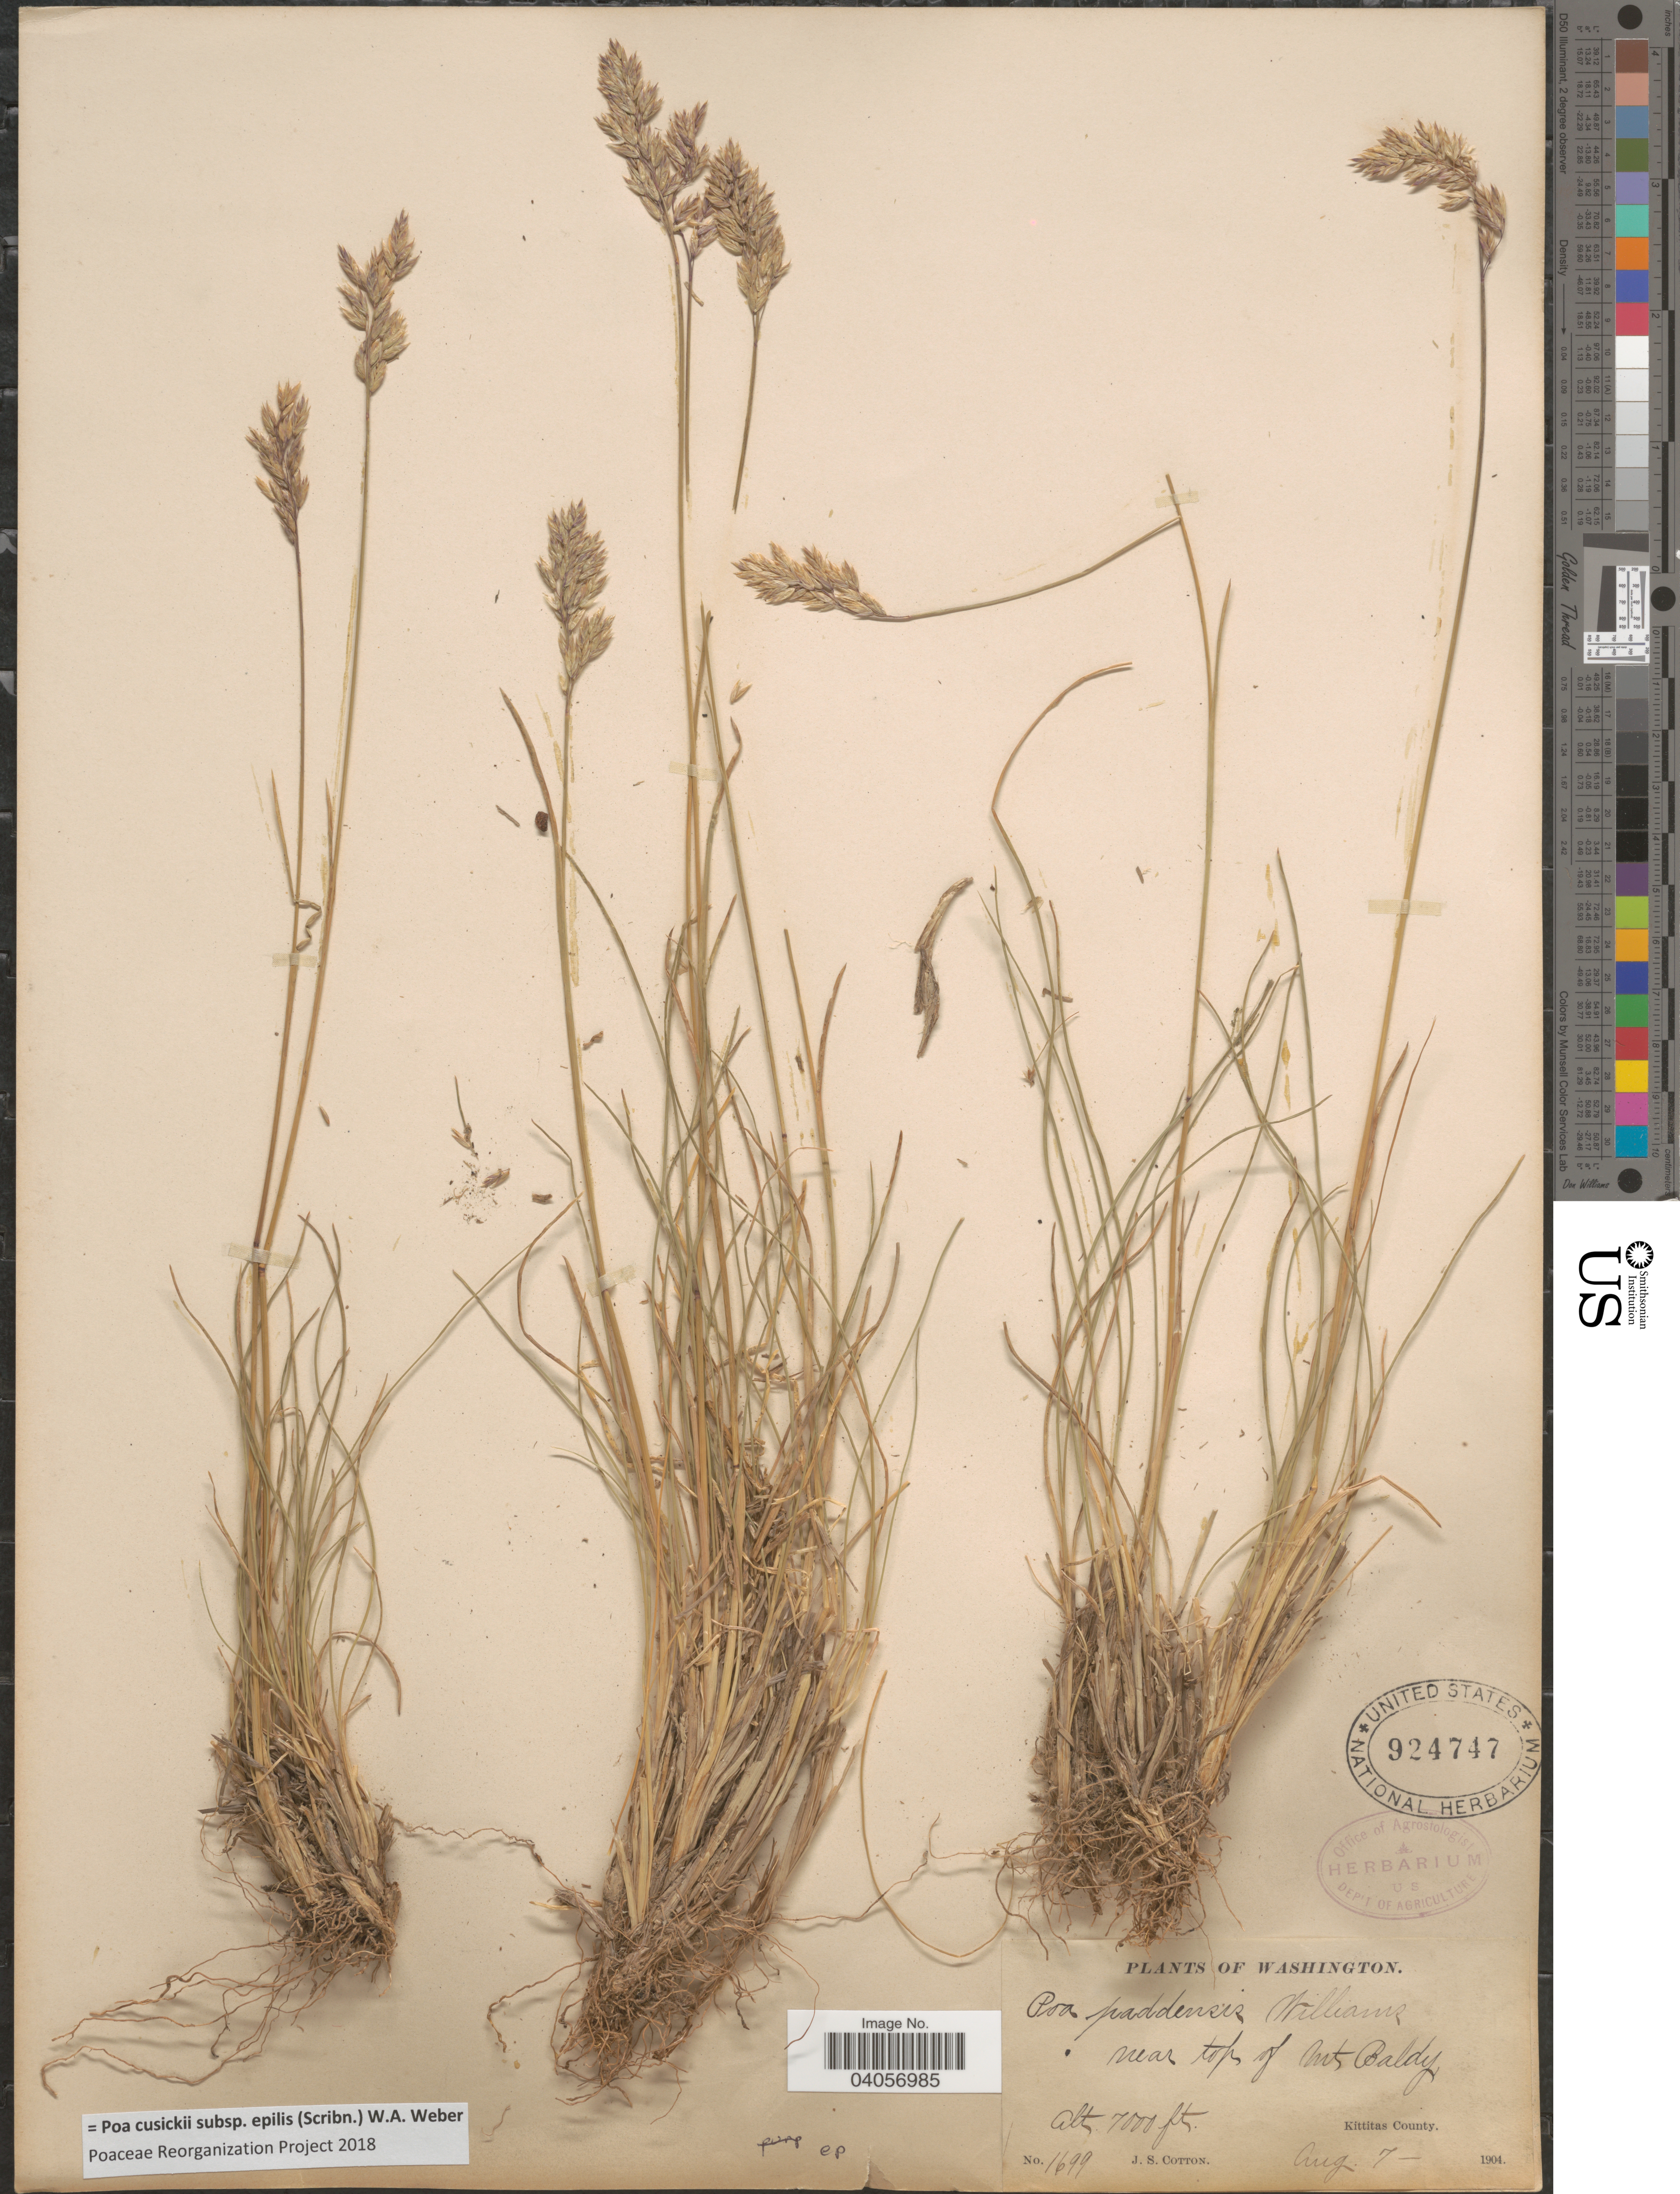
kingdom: Plantae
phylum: Tracheophyta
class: Liliopsida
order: Poales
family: Poaceae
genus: Poa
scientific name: Poa cusickii subsp. epilis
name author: (Scribn.) W.A. Weber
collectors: J. S. Cotton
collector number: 1699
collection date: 1904-08-07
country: United States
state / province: Washington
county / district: Kittitas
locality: Near top of Mt Baldy. Kittitas County.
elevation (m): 2134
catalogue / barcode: US 924747